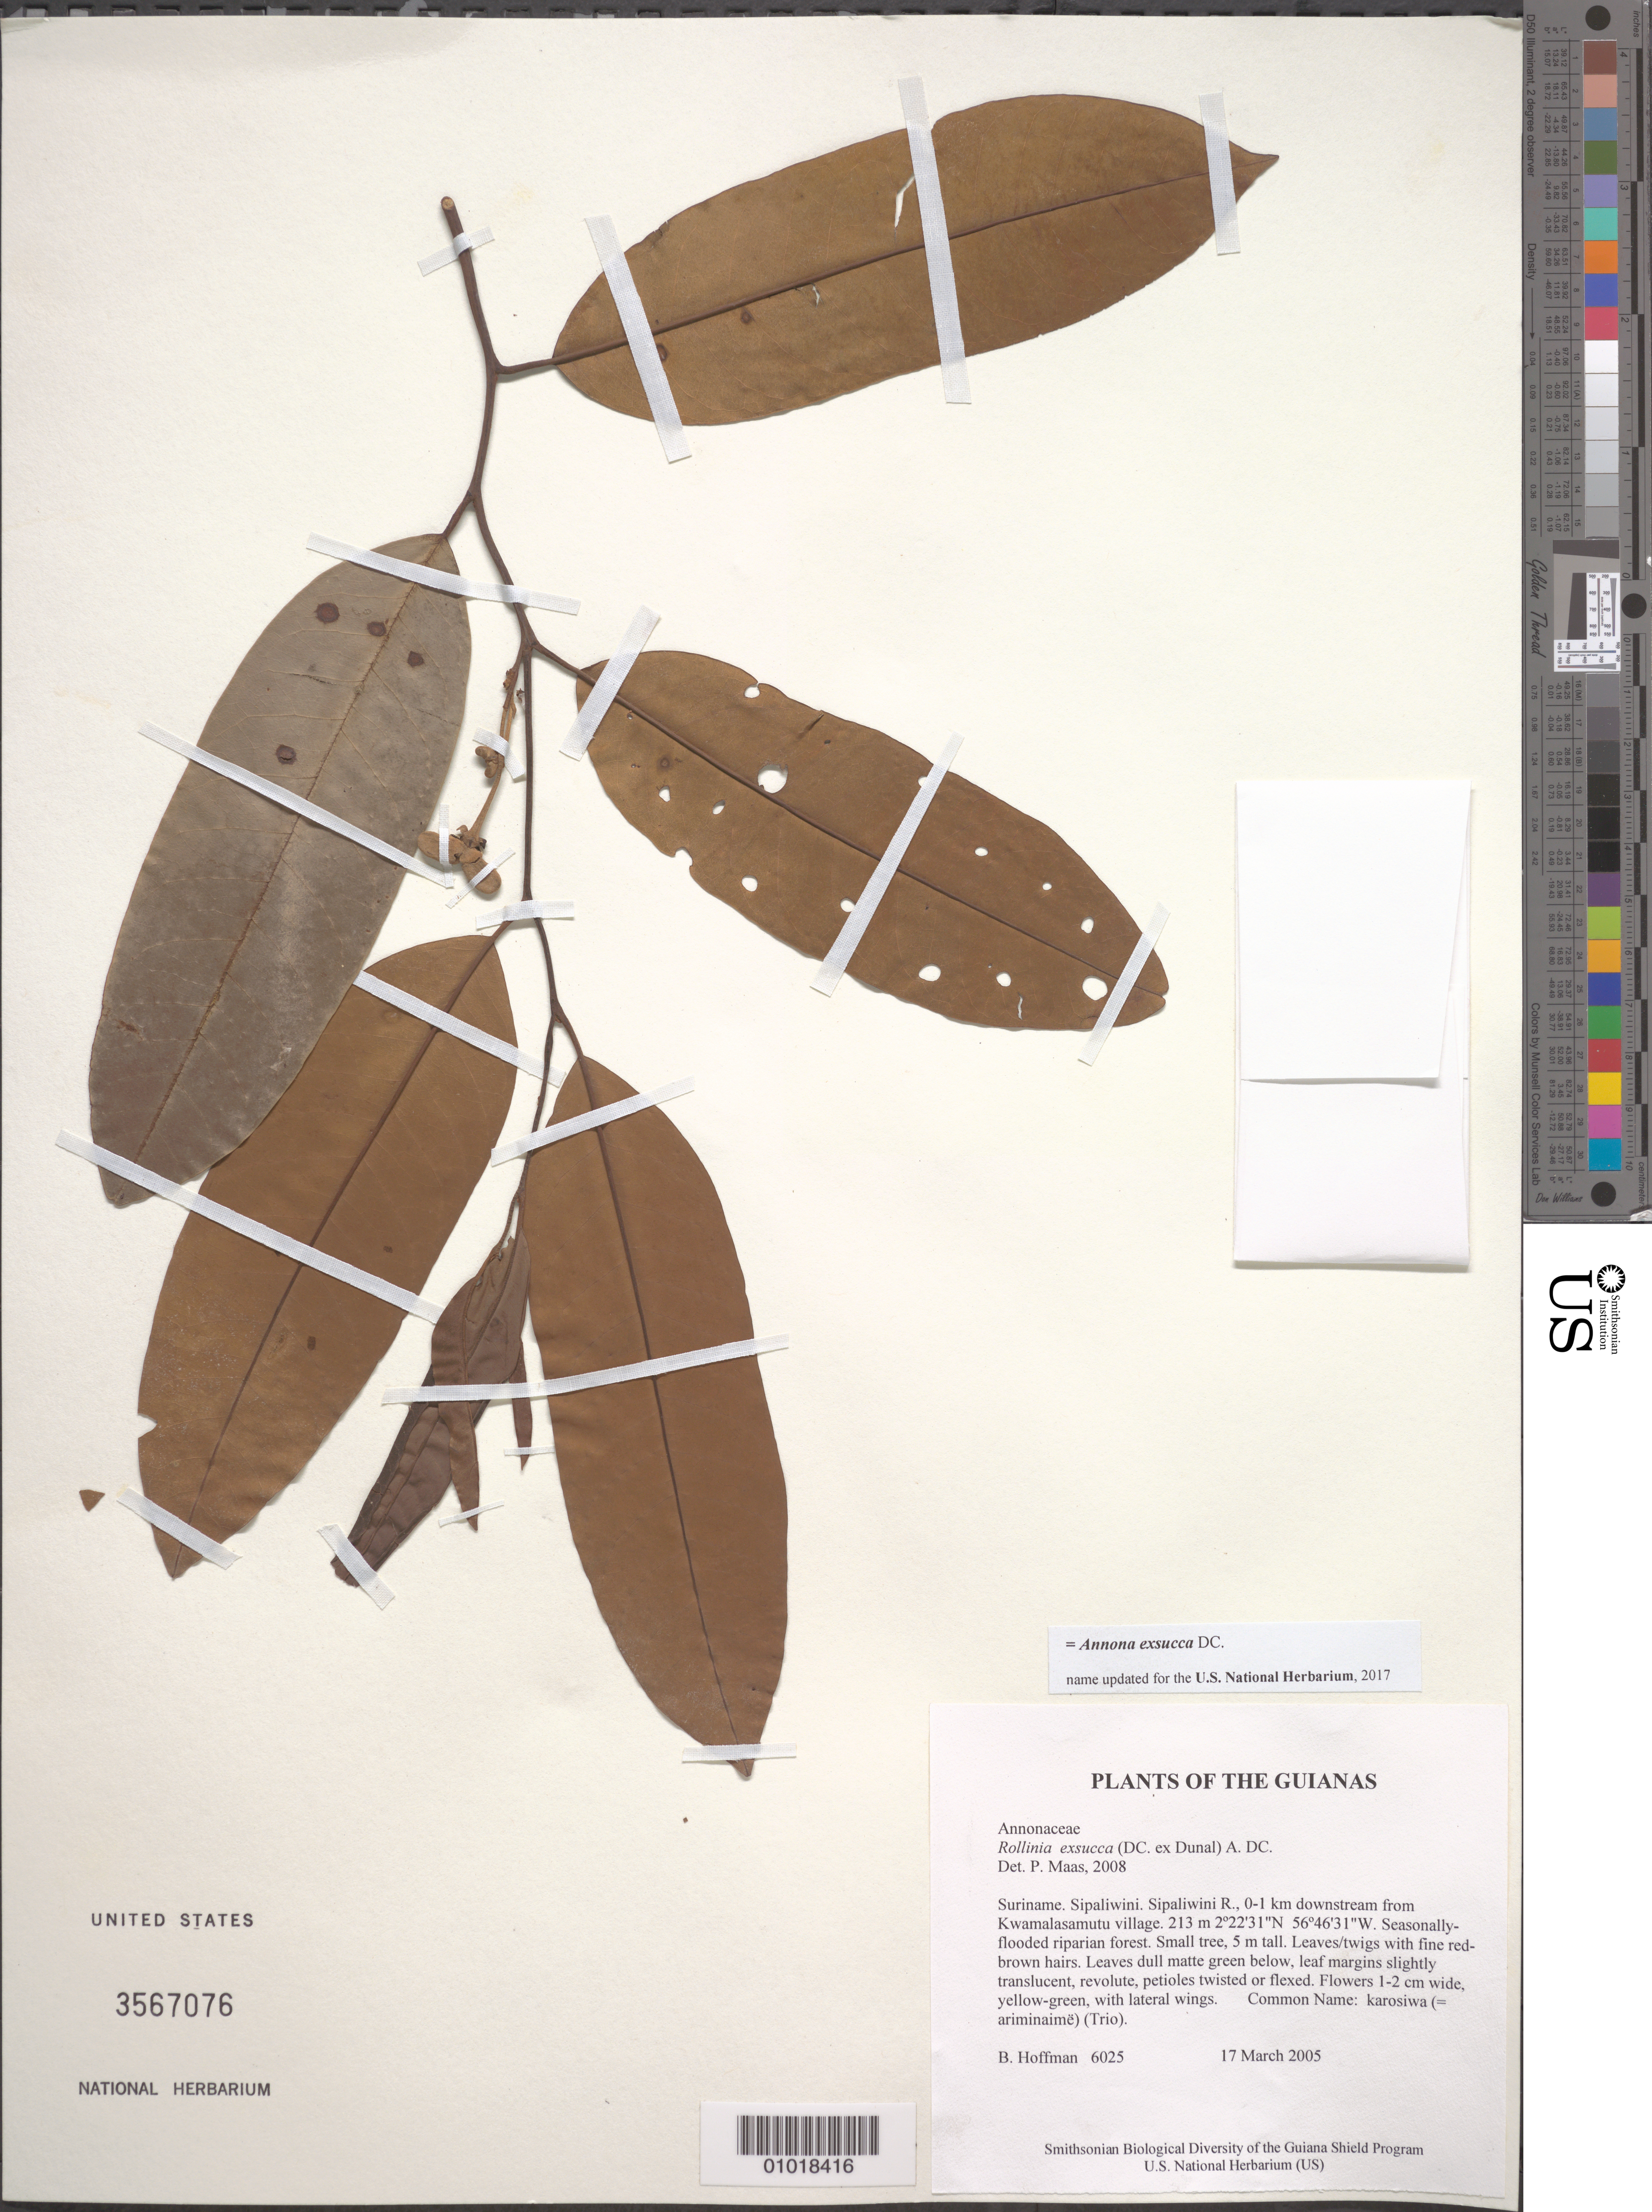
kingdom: Plantae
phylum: Tracheophyta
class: Magnoliopsida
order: Magnoliales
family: Annonaceae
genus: Annona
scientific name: Annona exsucca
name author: DC. ex Dunal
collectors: B. Hoffman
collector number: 6025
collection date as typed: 17 March 2005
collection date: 2005-03-17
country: Suriname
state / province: Sipaliwini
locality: Sipaliwini R., 0-1 km downstream from Kwamalasamutu village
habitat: Seasonally-flooded riparian forest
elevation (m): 213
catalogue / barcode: US 3567076